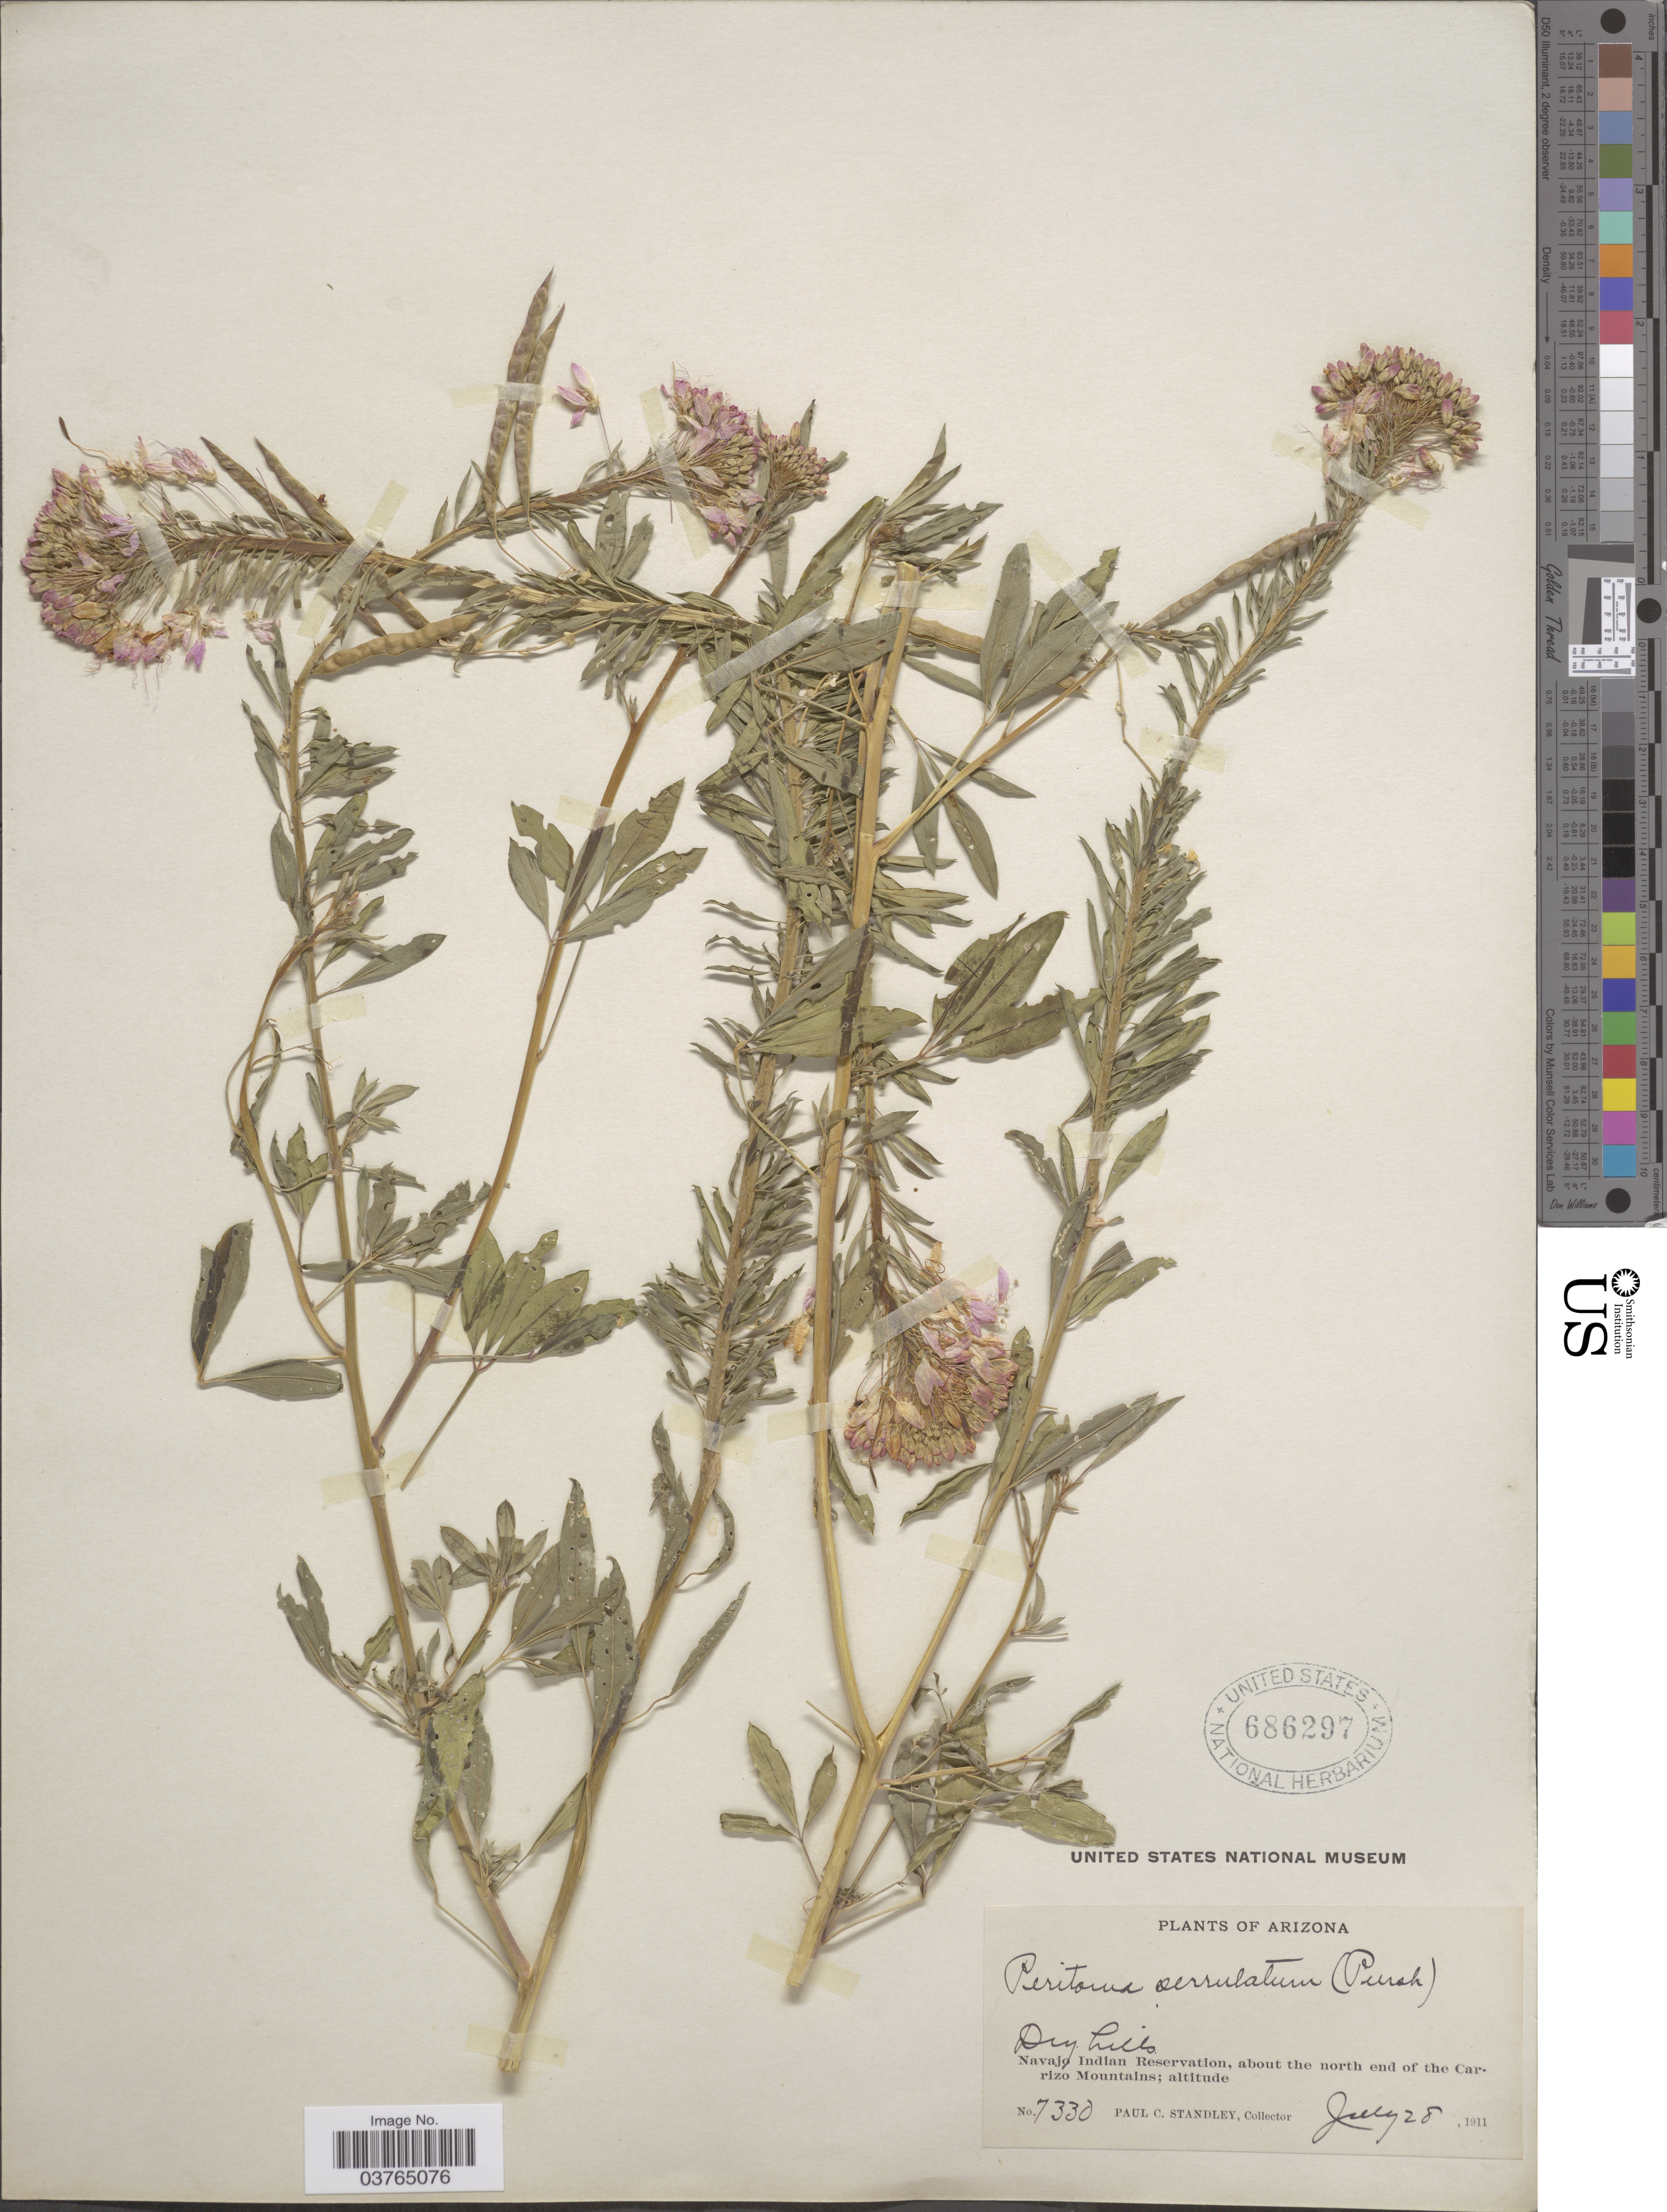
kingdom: Plantae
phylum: Tracheophyta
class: Magnoliopsida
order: Brassicales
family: Cleomaceae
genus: Cleomella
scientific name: Cleomella serrulata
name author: (Pursh) Roalson & J.C. Hall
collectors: P. C. Standley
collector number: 7330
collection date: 1911-07-28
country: United States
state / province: Arizona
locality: Navajo Indian Reservation, about the north end of the Carizo Mountains.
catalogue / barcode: US 686297